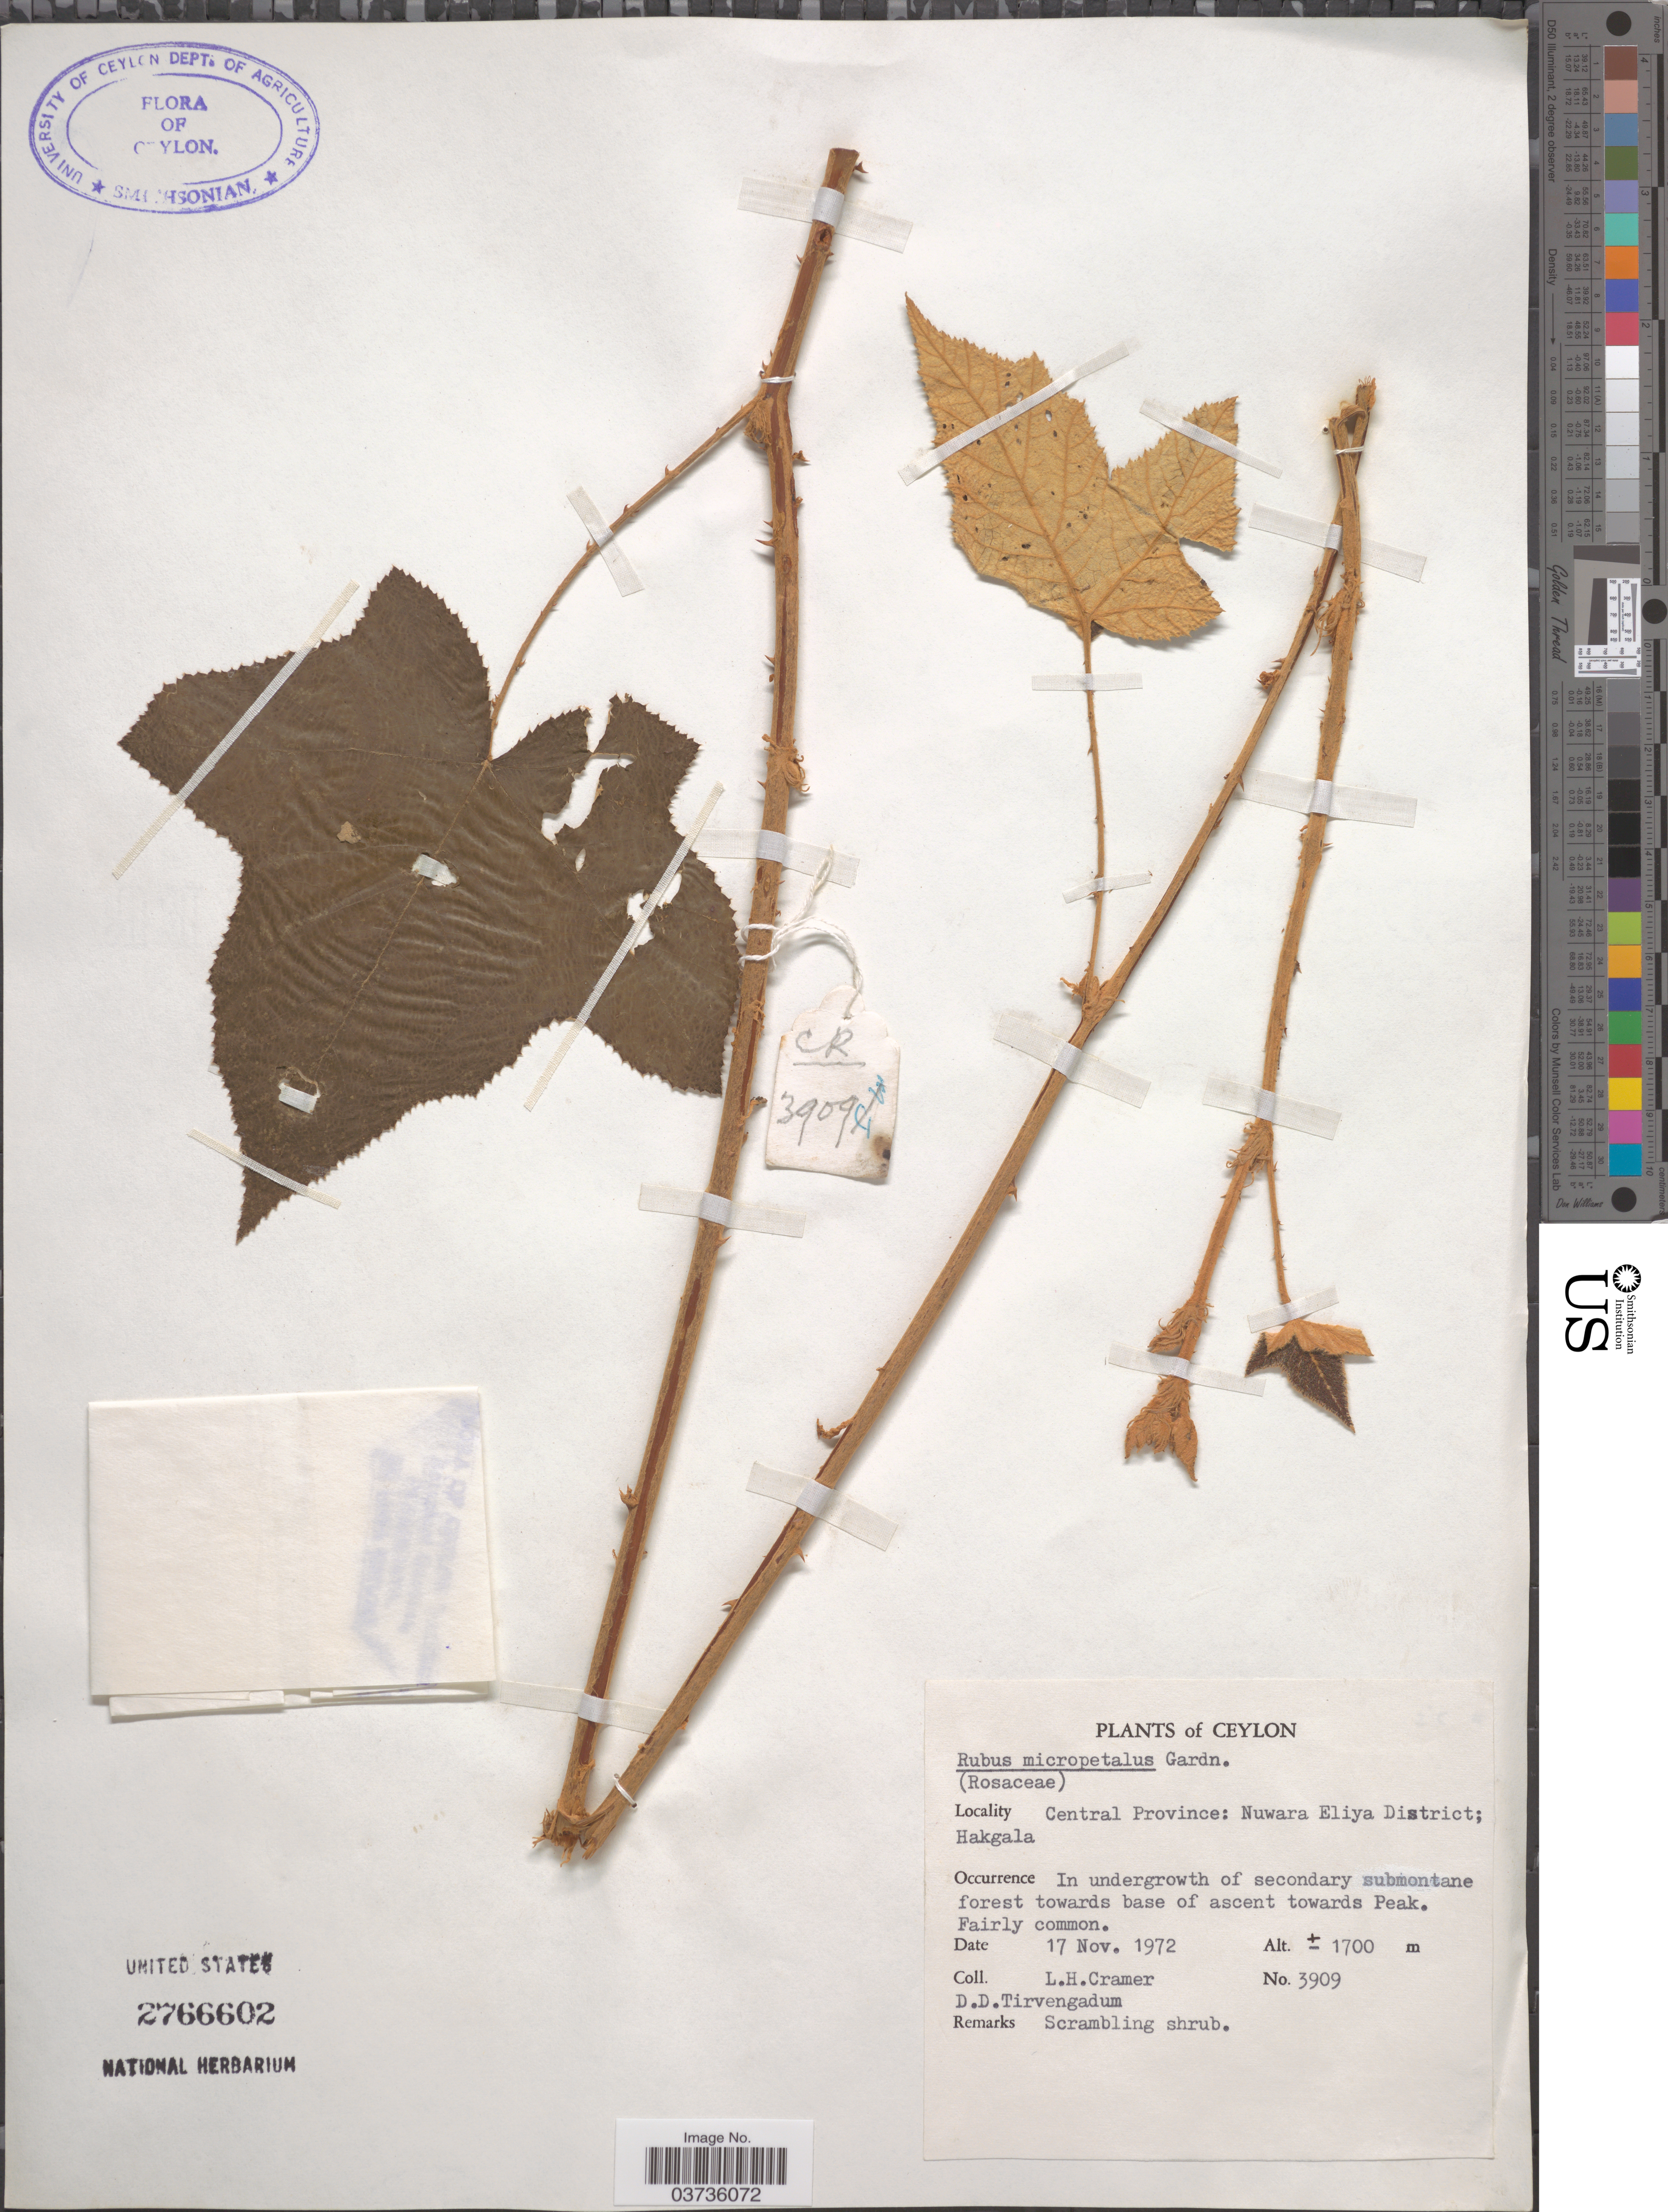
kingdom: Plantae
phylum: Tracheophyta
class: Magnoliopsida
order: Rosales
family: Rosaceae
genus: Rubus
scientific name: Rubus micropetalus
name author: Gardner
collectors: L. H. Cramer & D. Tirvengadum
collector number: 3909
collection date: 1972-11-17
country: Sri Lanka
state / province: Central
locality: Ceylon. Nuwara Eliya District; Hakgala.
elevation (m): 1700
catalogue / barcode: US 2766602